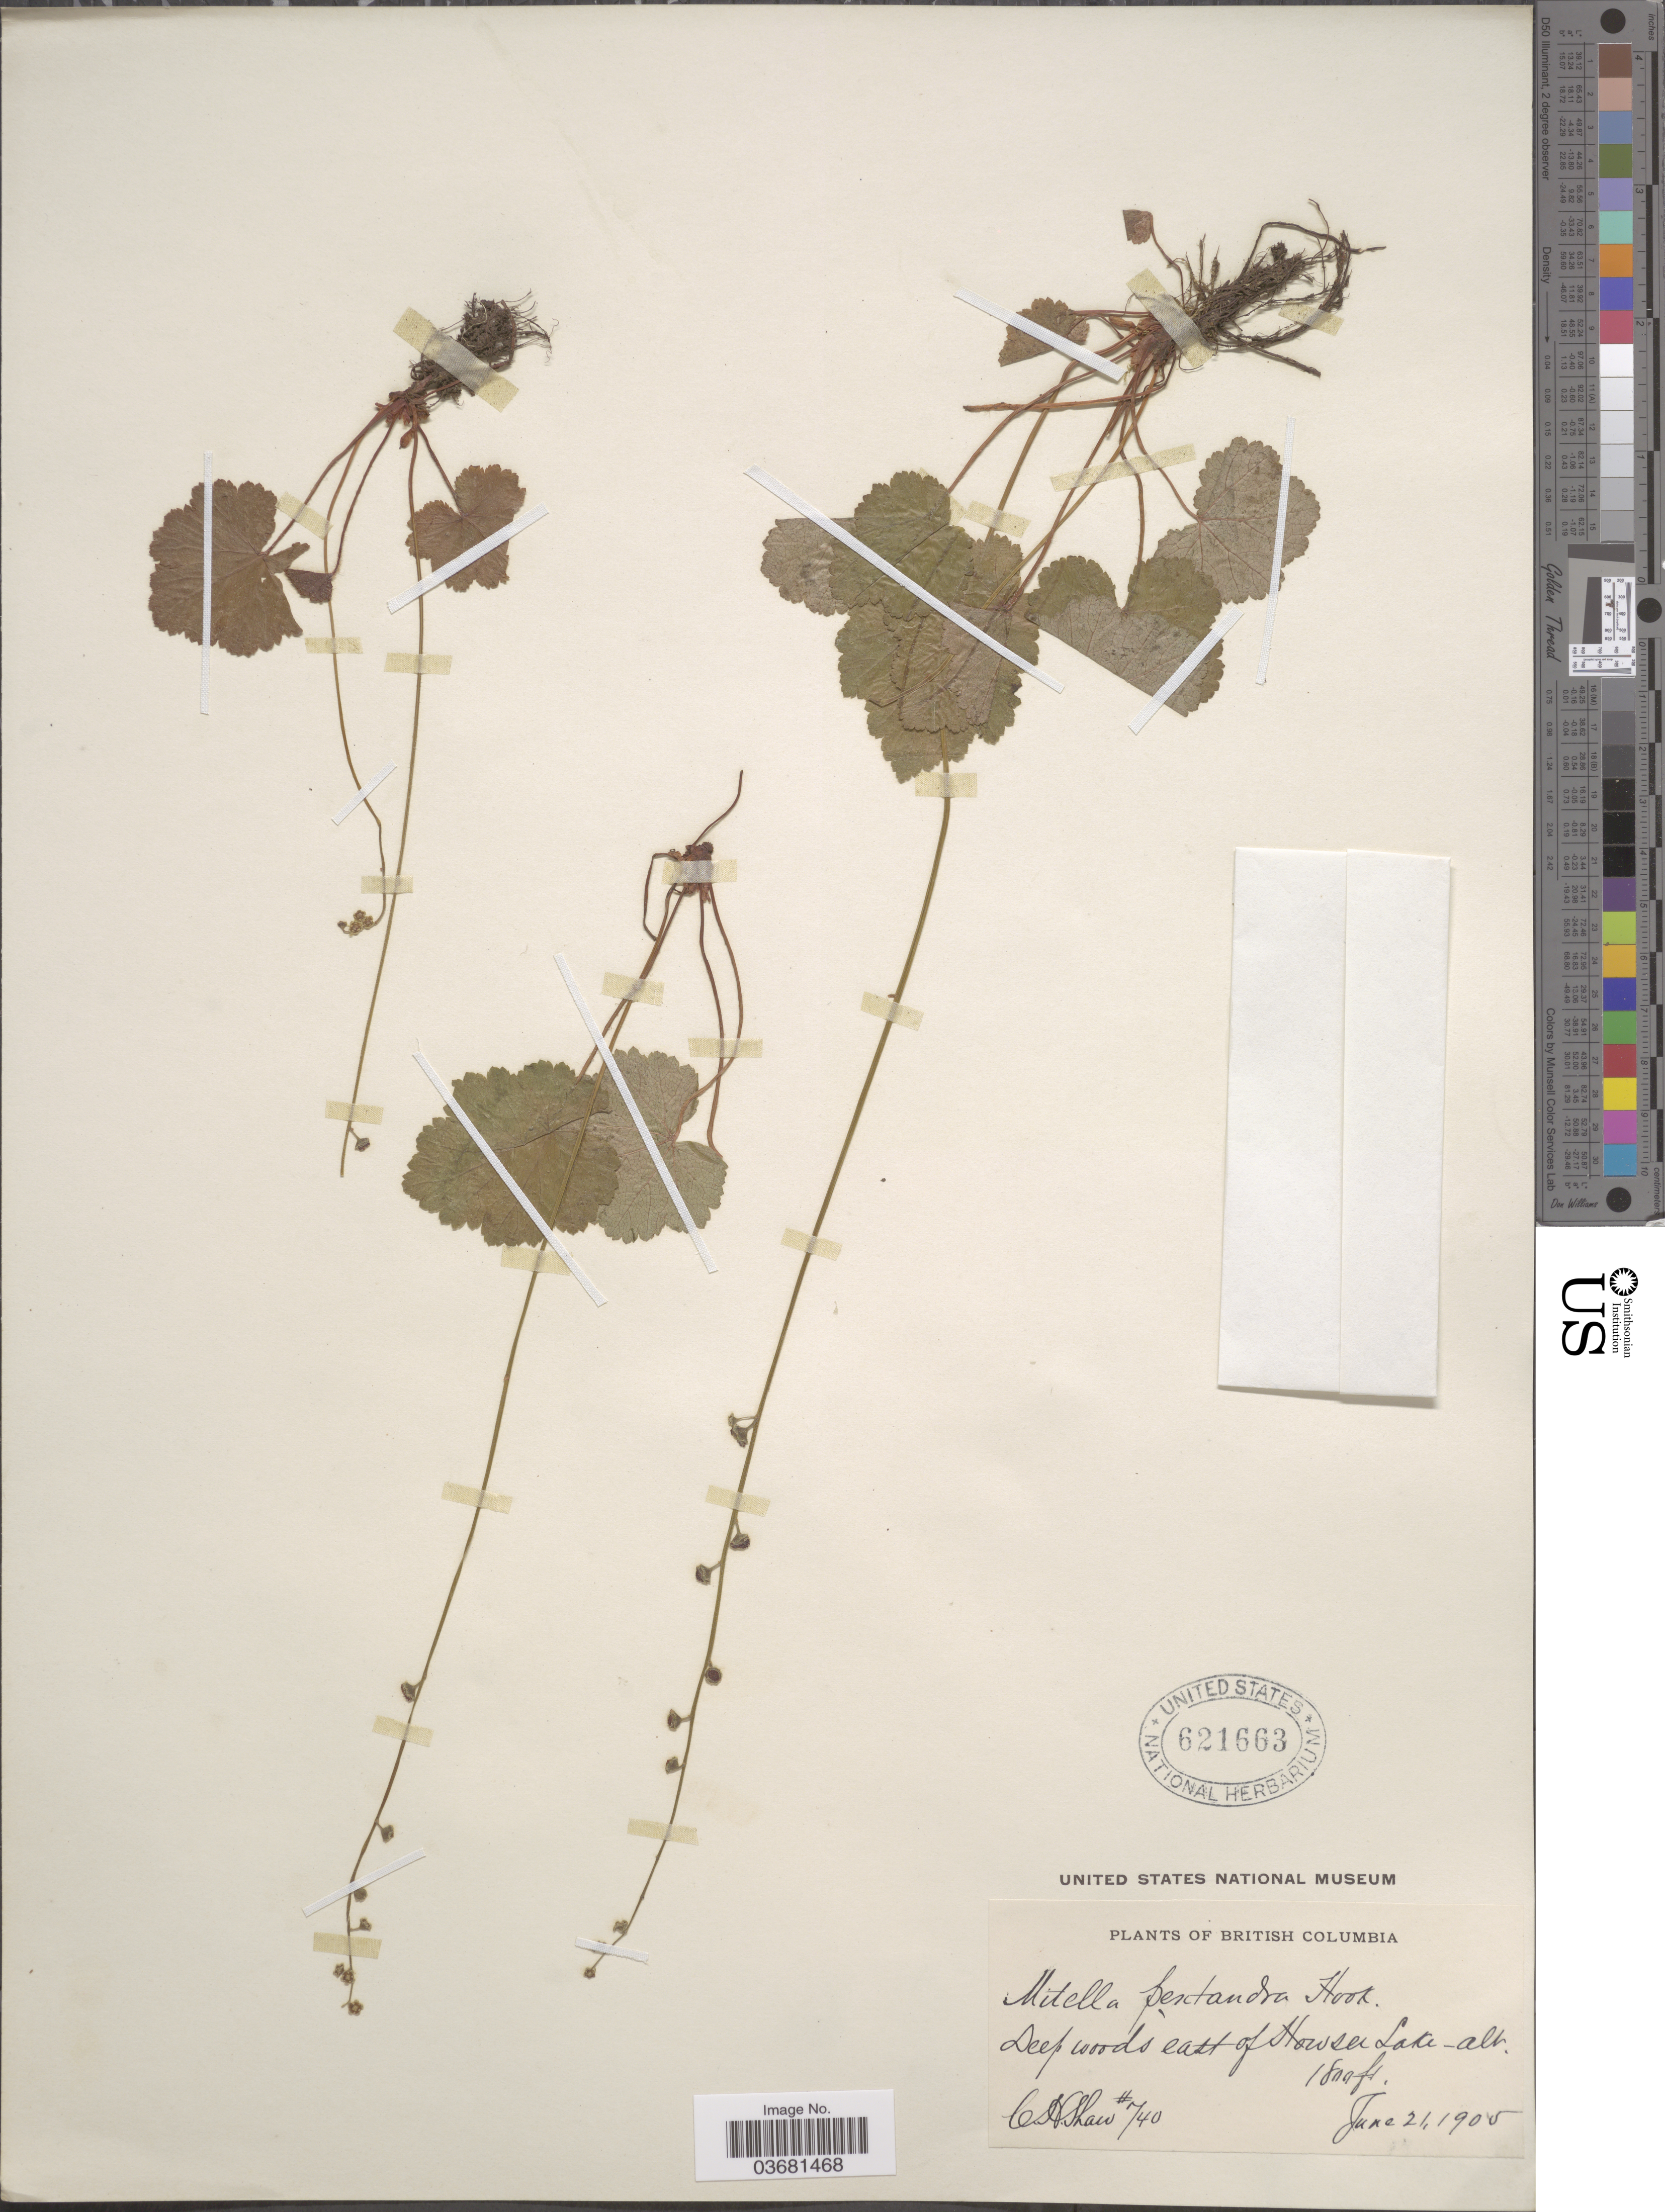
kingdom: Plantae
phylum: Tracheophyta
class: Magnoliopsida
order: Saxifragales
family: Saxifragaceae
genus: Mitella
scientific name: Mitella pentandra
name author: Hook.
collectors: C. H. Shaw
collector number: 740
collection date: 1905-06-21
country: Canada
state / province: British Columbia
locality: Deep woods east of Howser Lake.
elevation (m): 549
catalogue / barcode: US 621663